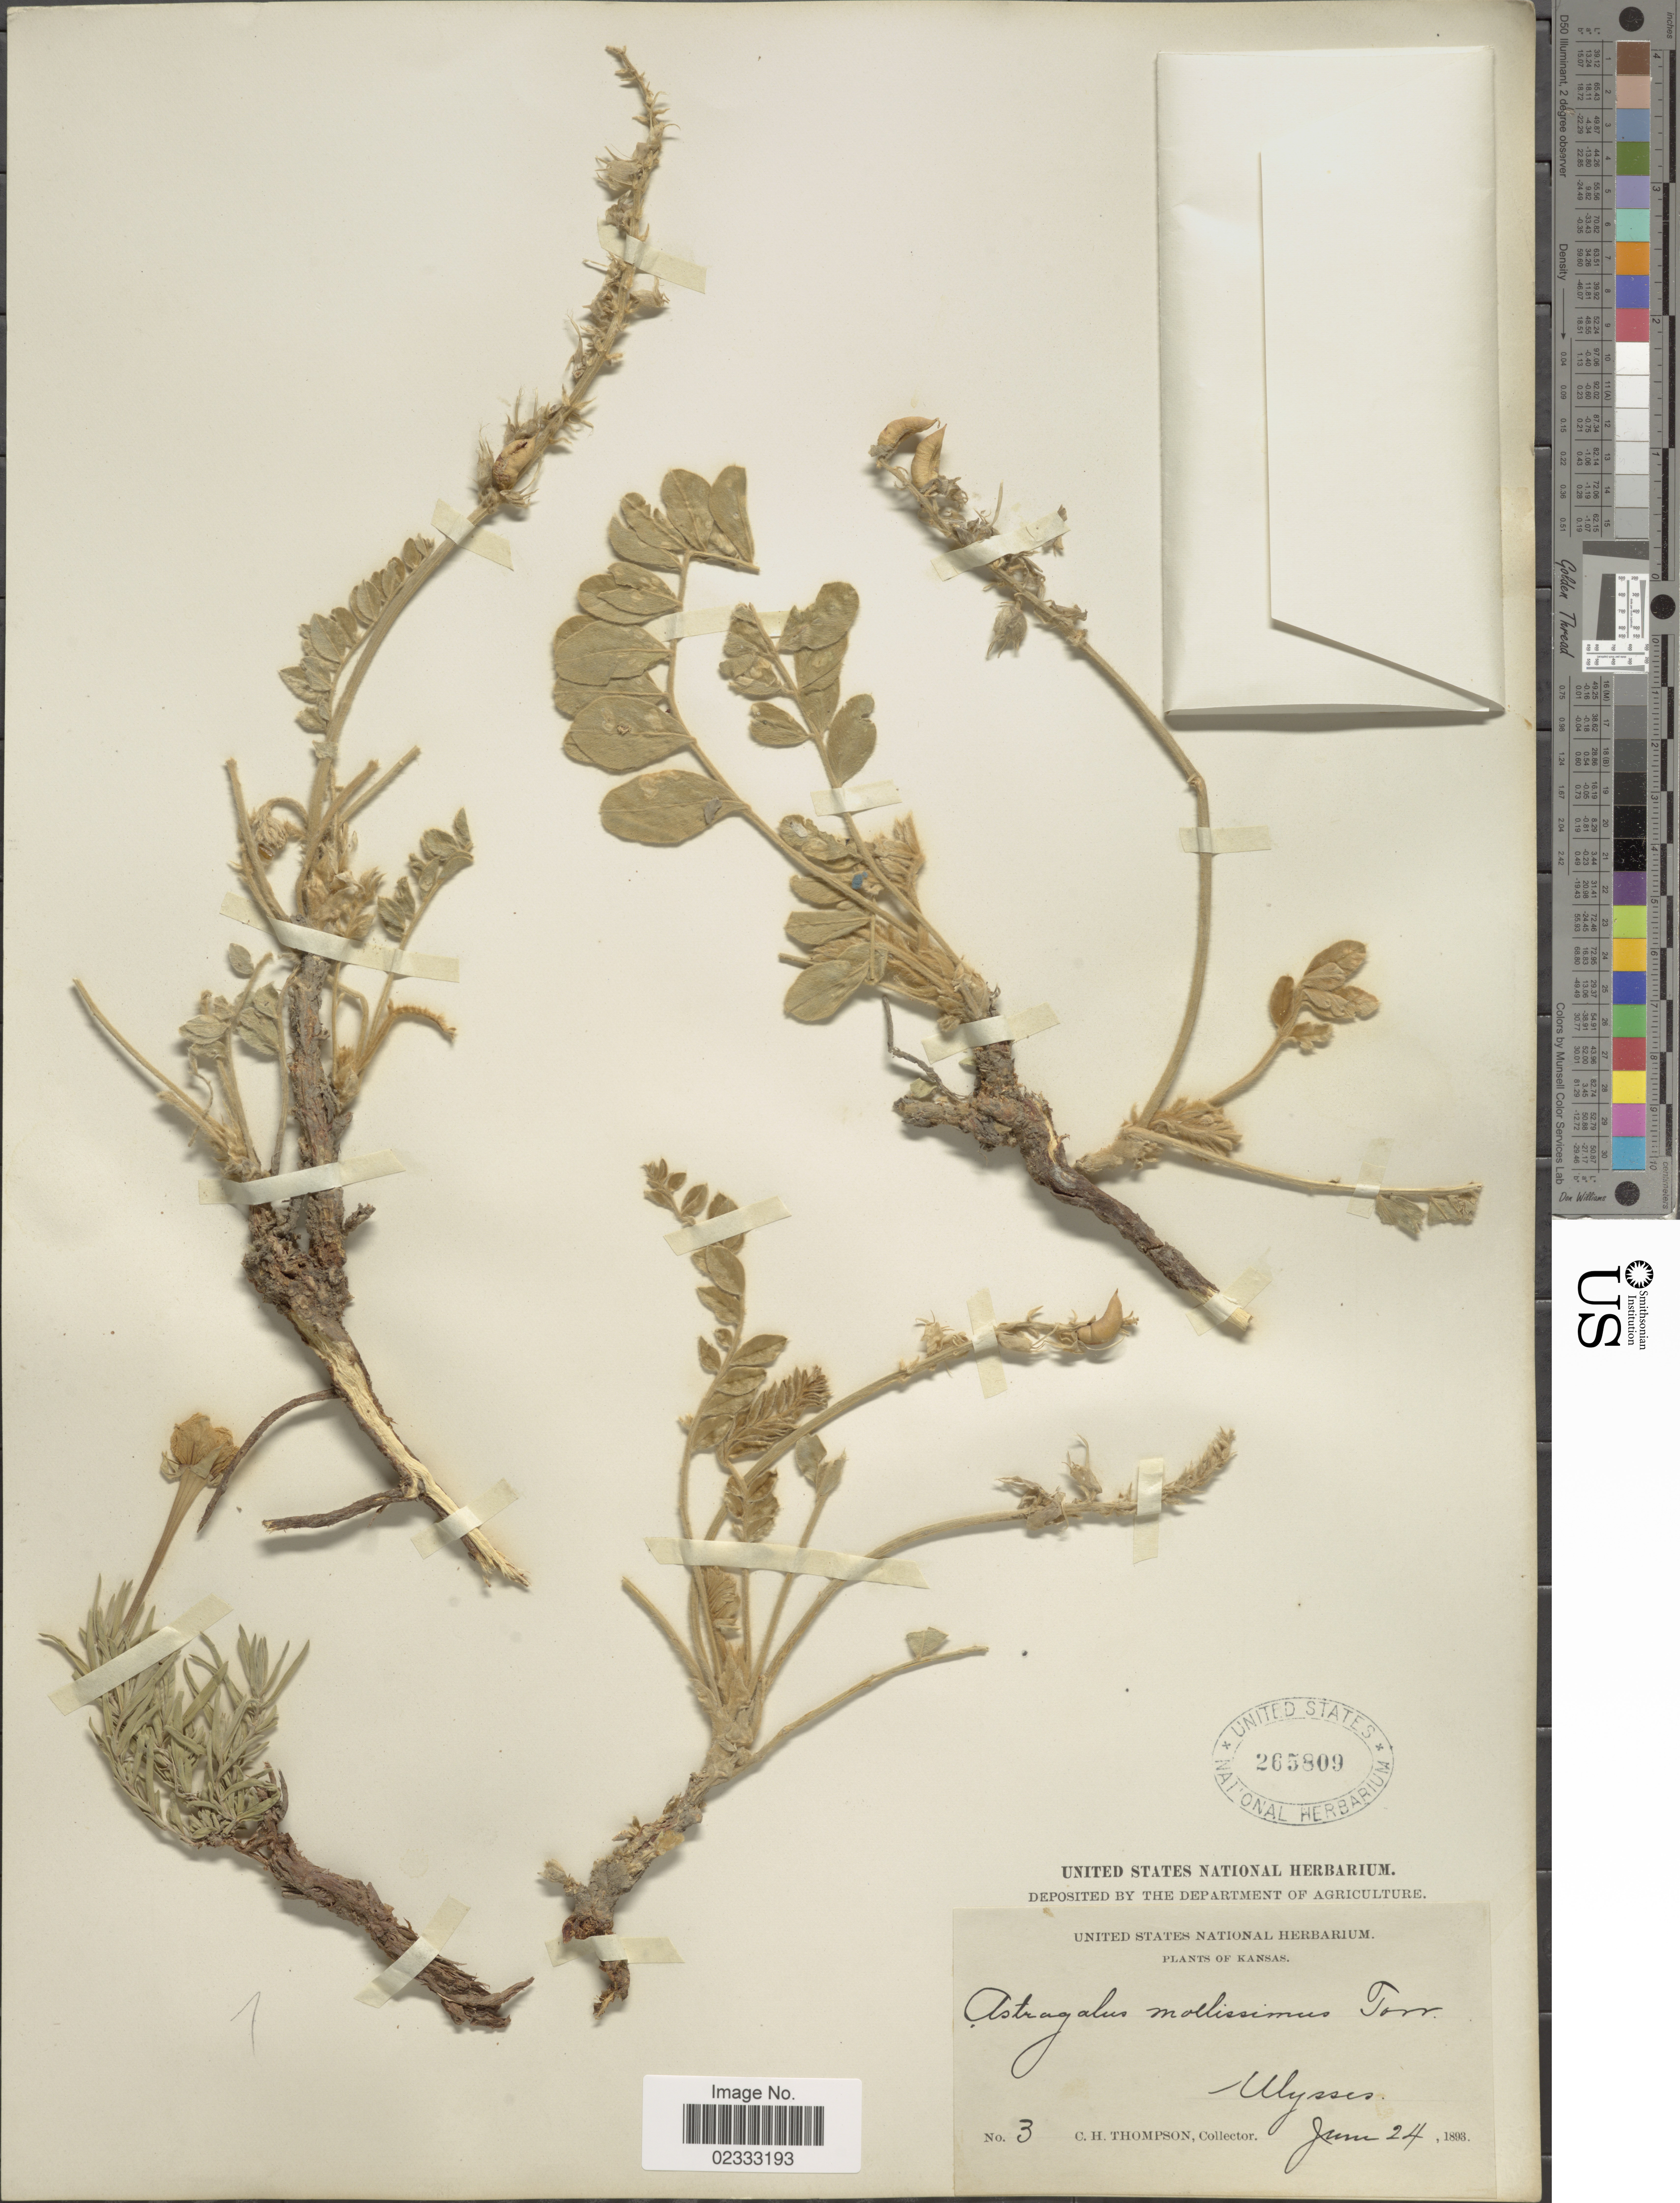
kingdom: Plantae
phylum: Tracheophyta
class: Magnoliopsida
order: Fabales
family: Fabaceae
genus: Astragalus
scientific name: Astragalus mollissimus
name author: Torr.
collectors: C. H. Thompson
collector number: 3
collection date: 1893-06-24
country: United States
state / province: Kansas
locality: Kansas, Ulysses.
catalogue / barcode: US 265809